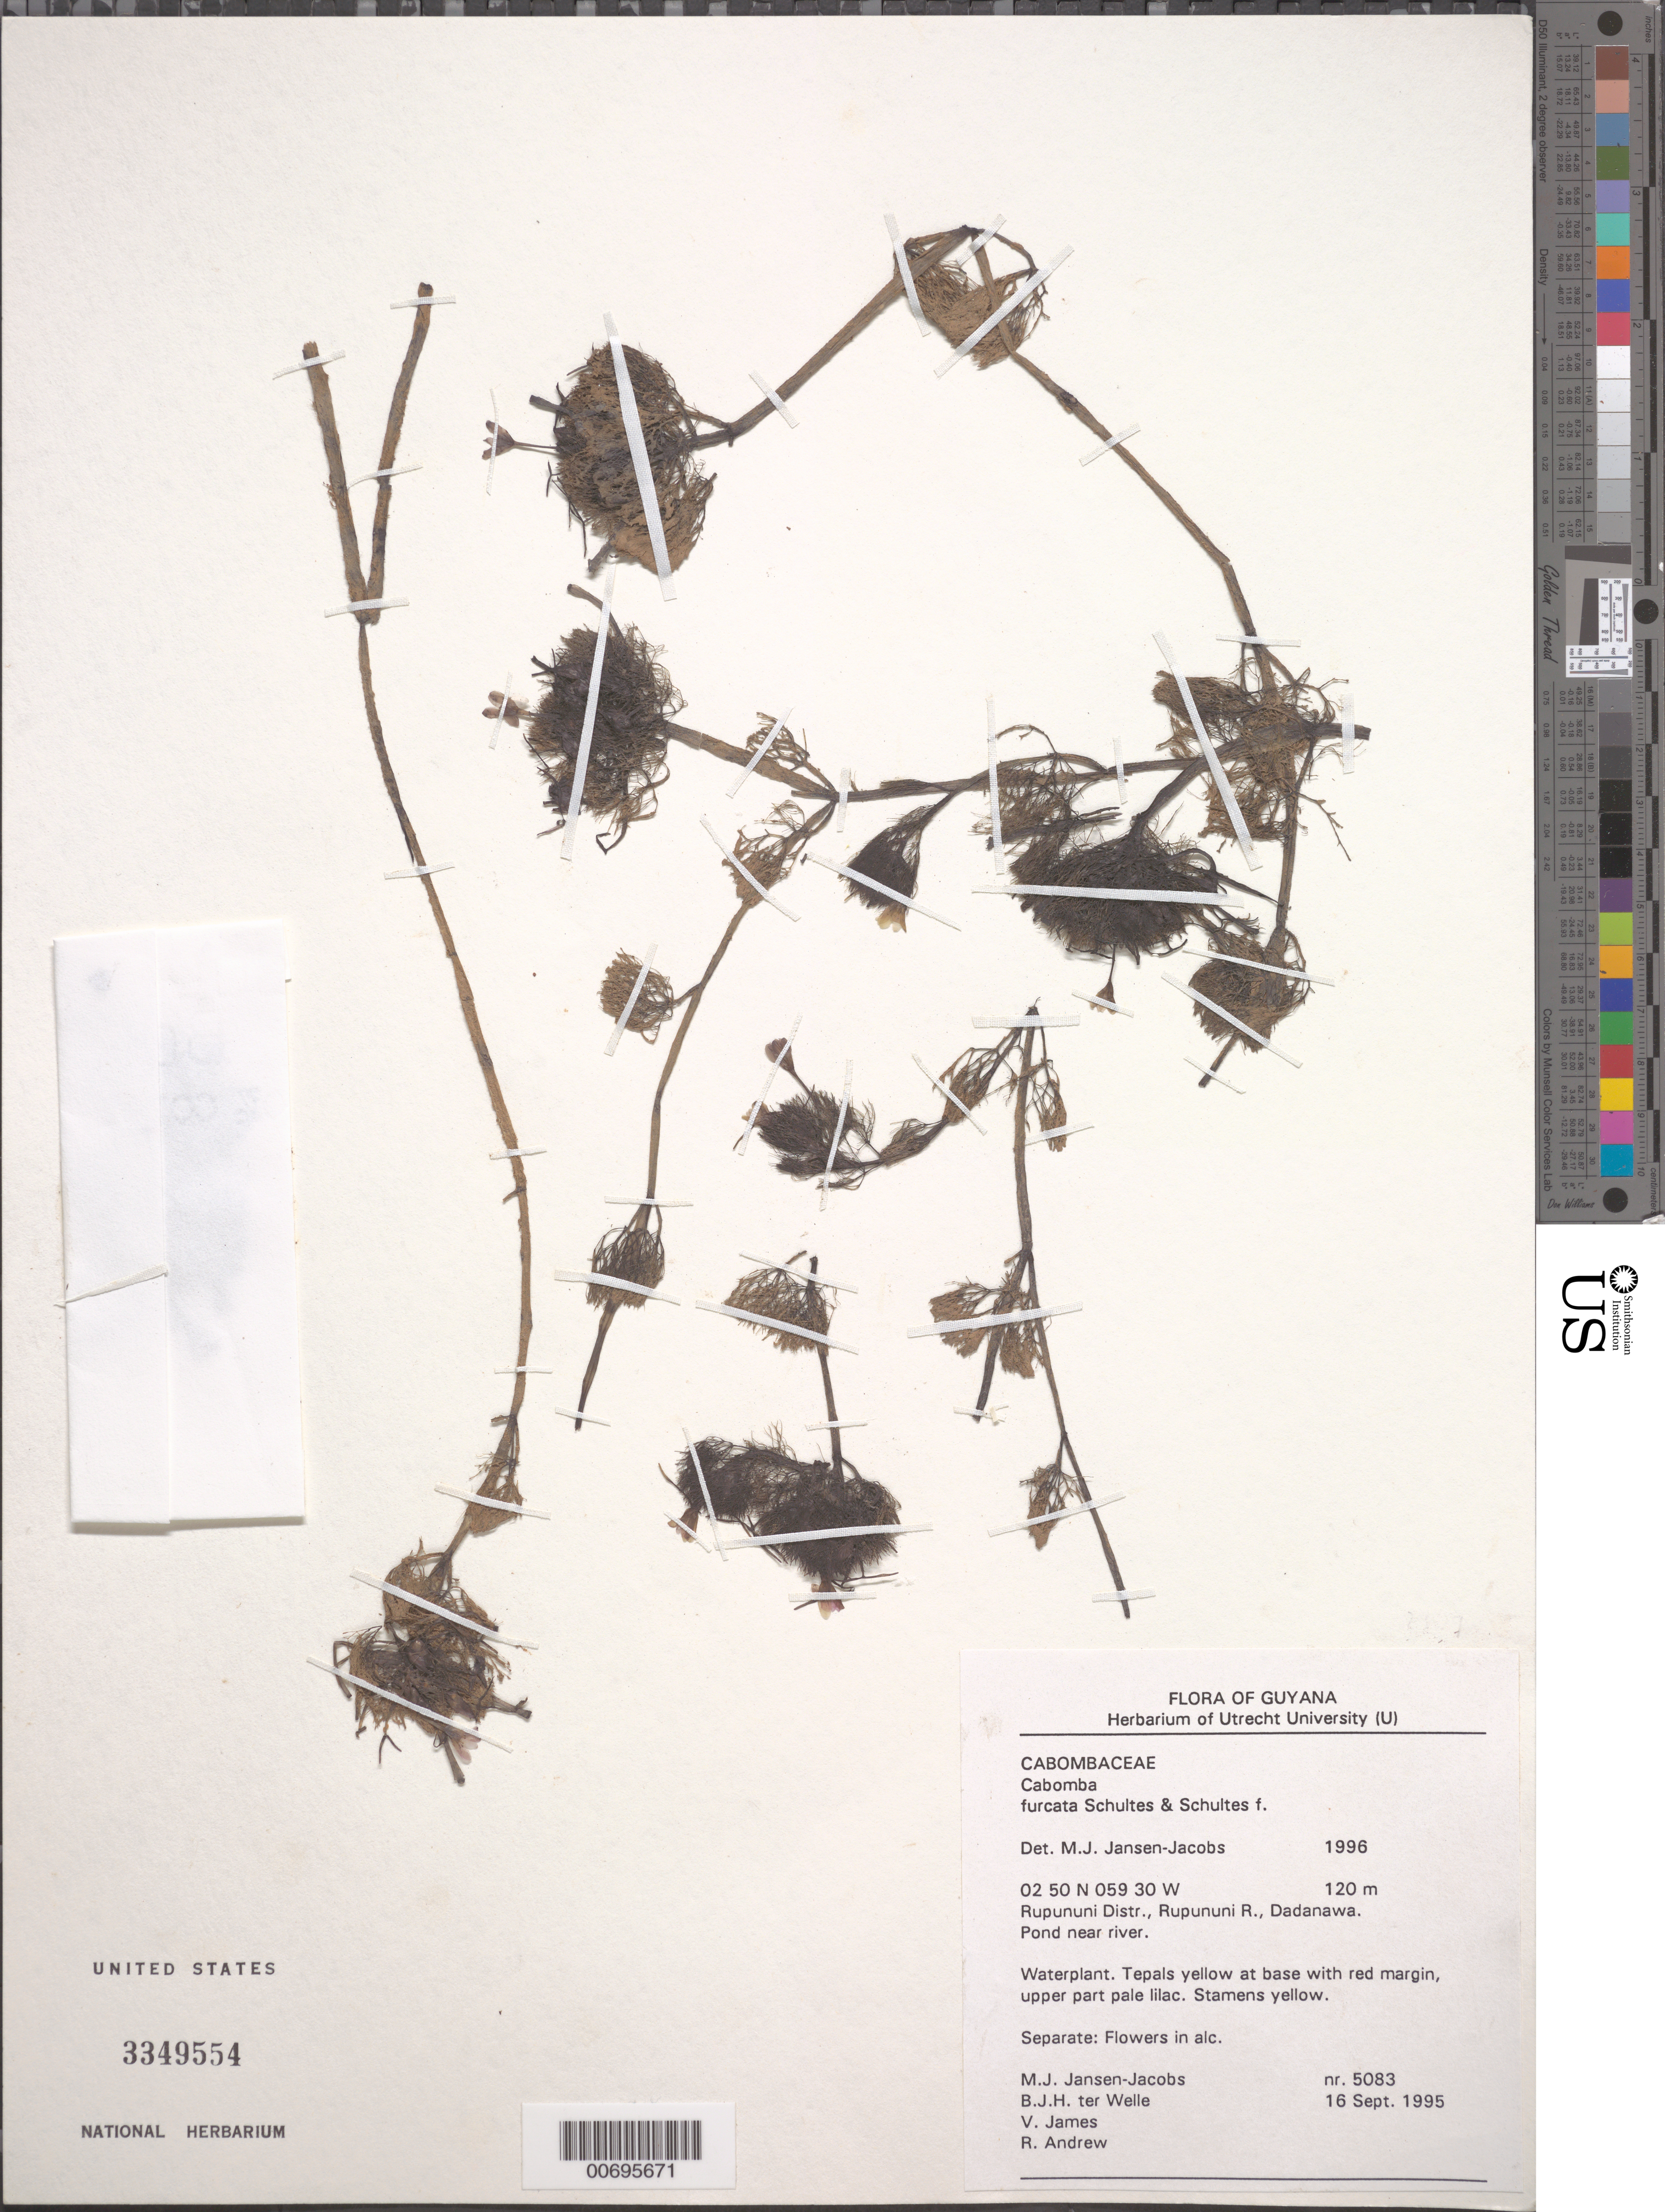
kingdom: Plantae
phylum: Tracheophyta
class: Magnoliopsida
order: Nymphaeales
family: Cabombaceae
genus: Cabomba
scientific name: Cabomba furcata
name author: Schult. & Schult. f.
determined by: Jansen-Jacobs, M. J., (U), Nationaal Herbarium Nederland, Utrecht University branch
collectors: M. J. Jansen-Jacobs, B. Welle, V. James & R. Andrew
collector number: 5083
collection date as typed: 16-Sep-95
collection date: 1995-09-16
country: Guyana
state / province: U. Takutu-U. Essequibo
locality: Dadanawa, Rupununi River, Rupununi District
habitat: Pond near river.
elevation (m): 120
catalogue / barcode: US 3349554